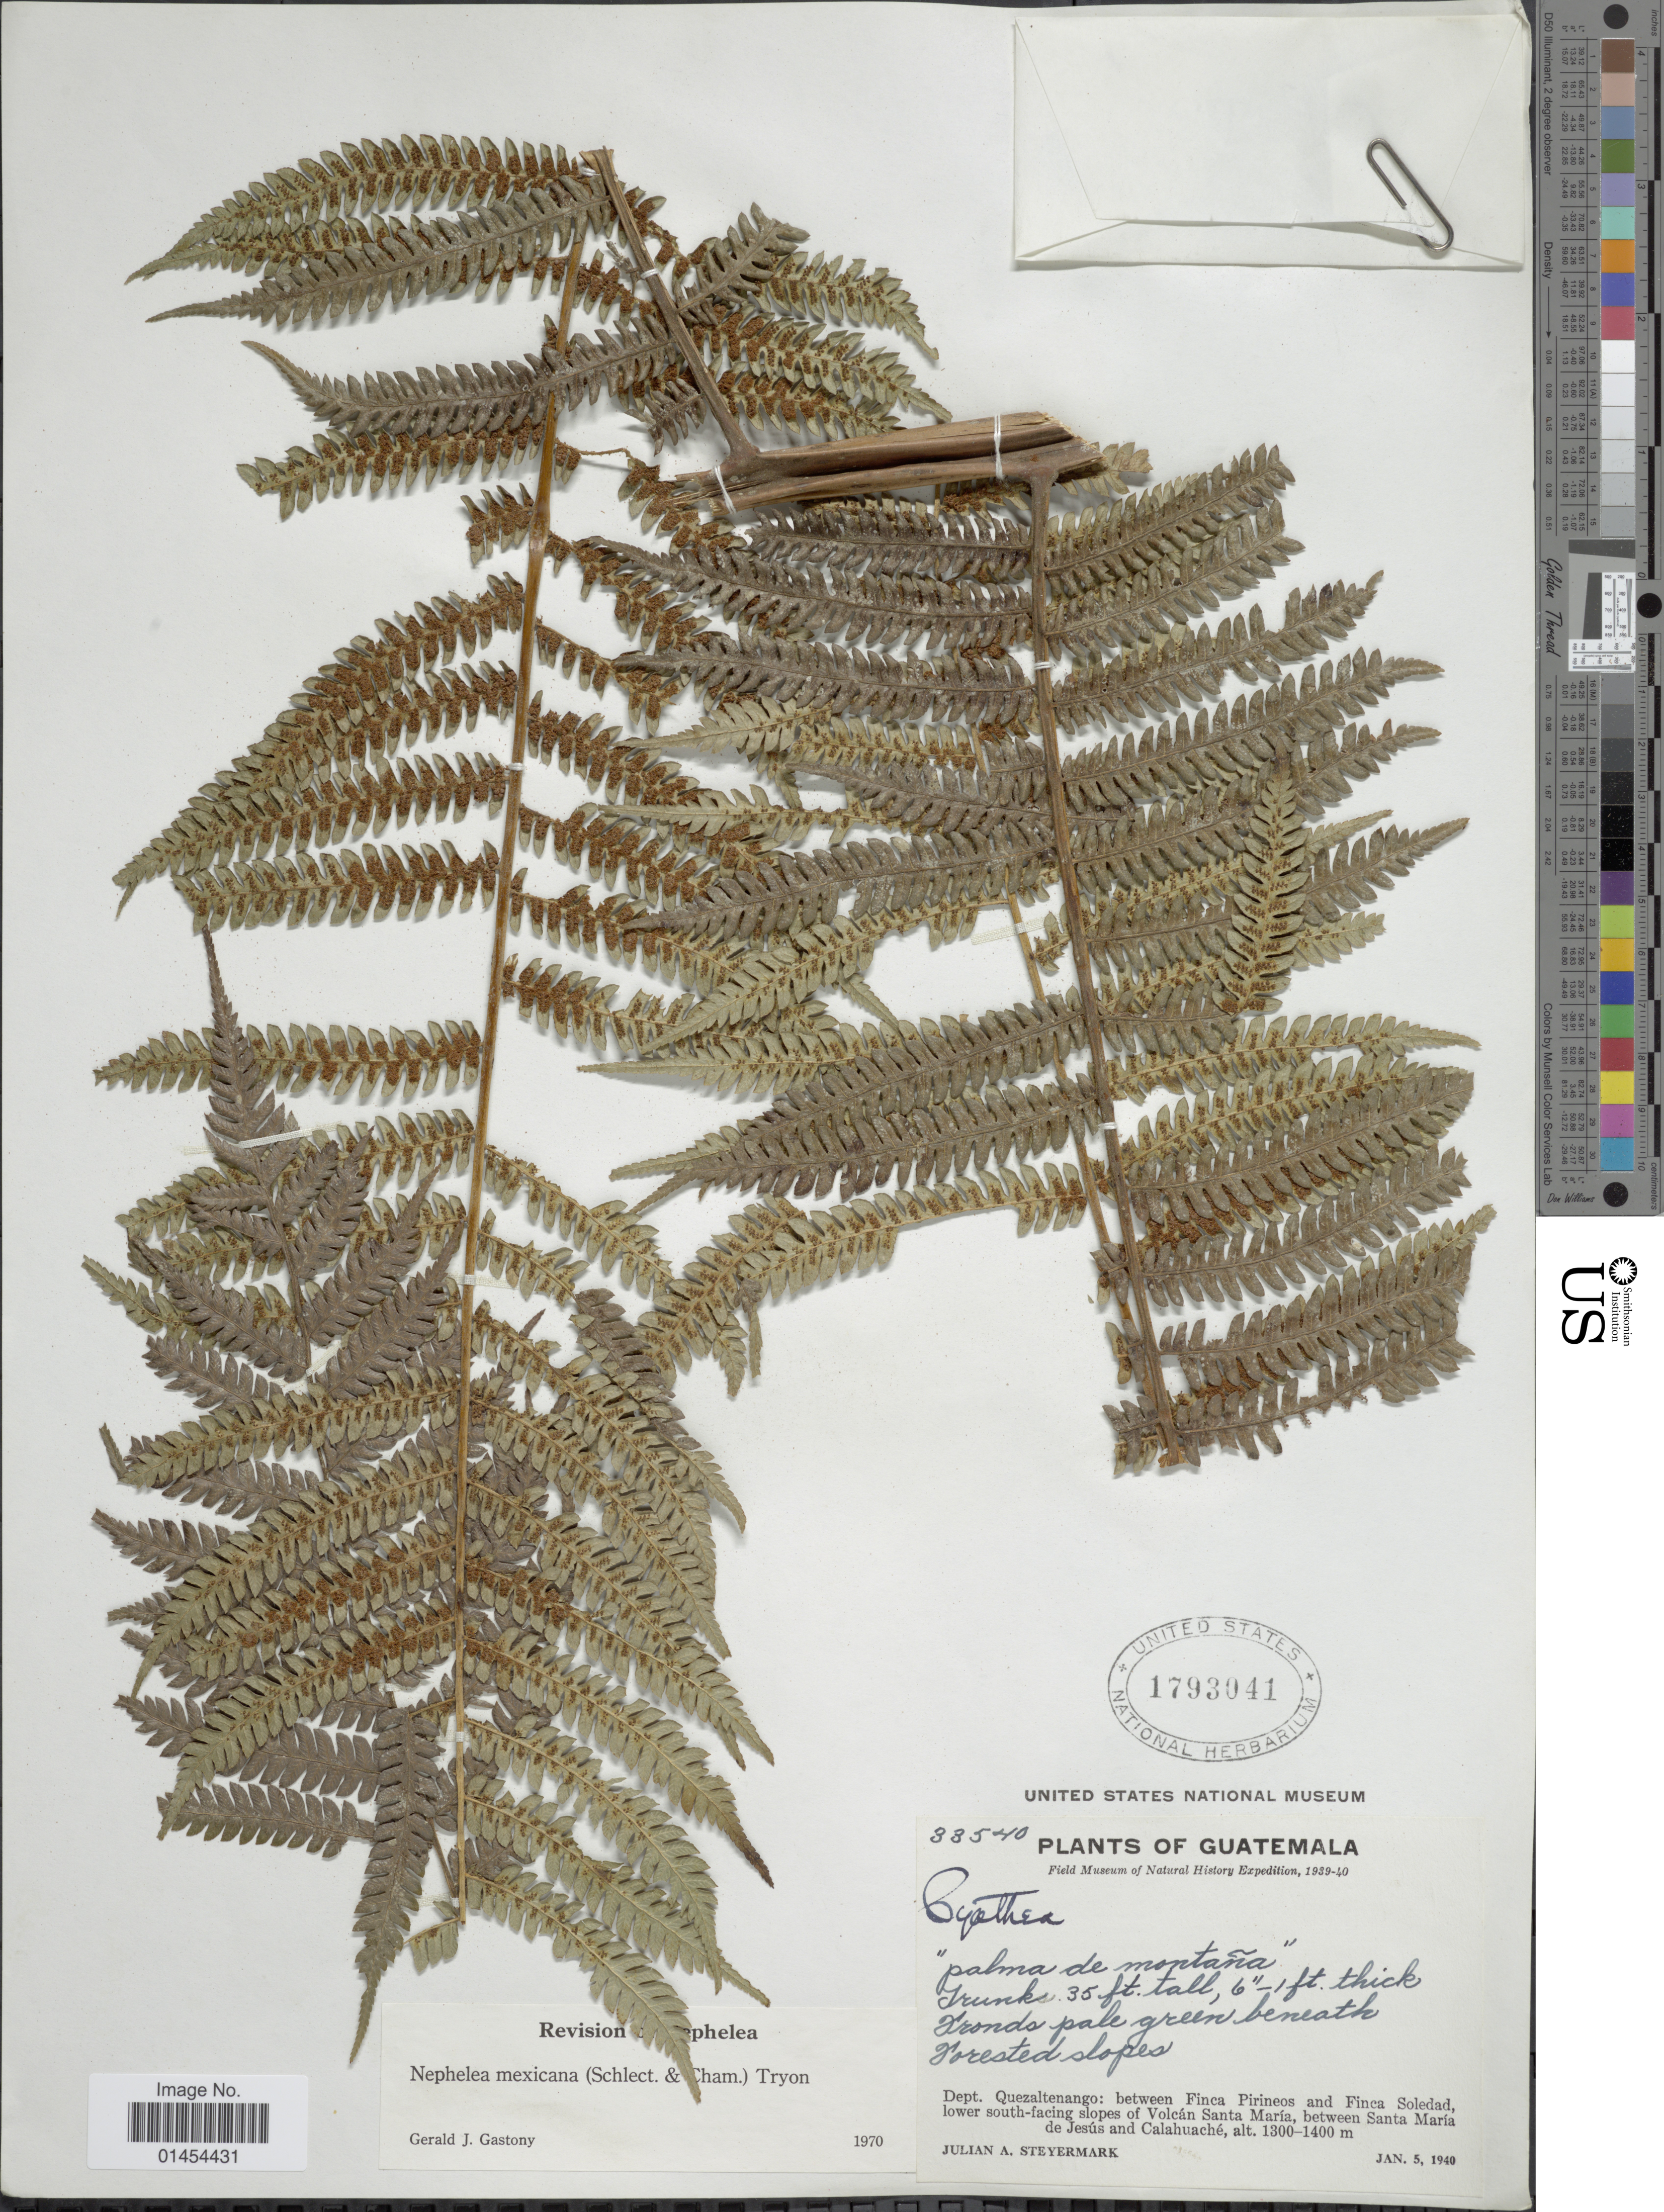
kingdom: Plantae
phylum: Tracheophyta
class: Polypodiopsida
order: Cyatheales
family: Cyatheaceae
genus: Alsophila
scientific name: Alsophila firma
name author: (Baker) D.S. Conant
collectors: J. Steyermark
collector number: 33540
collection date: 1940-01-05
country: Guatemala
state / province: Quetzaltenango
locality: Between Finca Pirineos and Finca Soledad, lower south-facing slopes of Volcán Santa María, between Santa María de Jesús and Calahuaché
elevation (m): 1300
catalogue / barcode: US 1793041